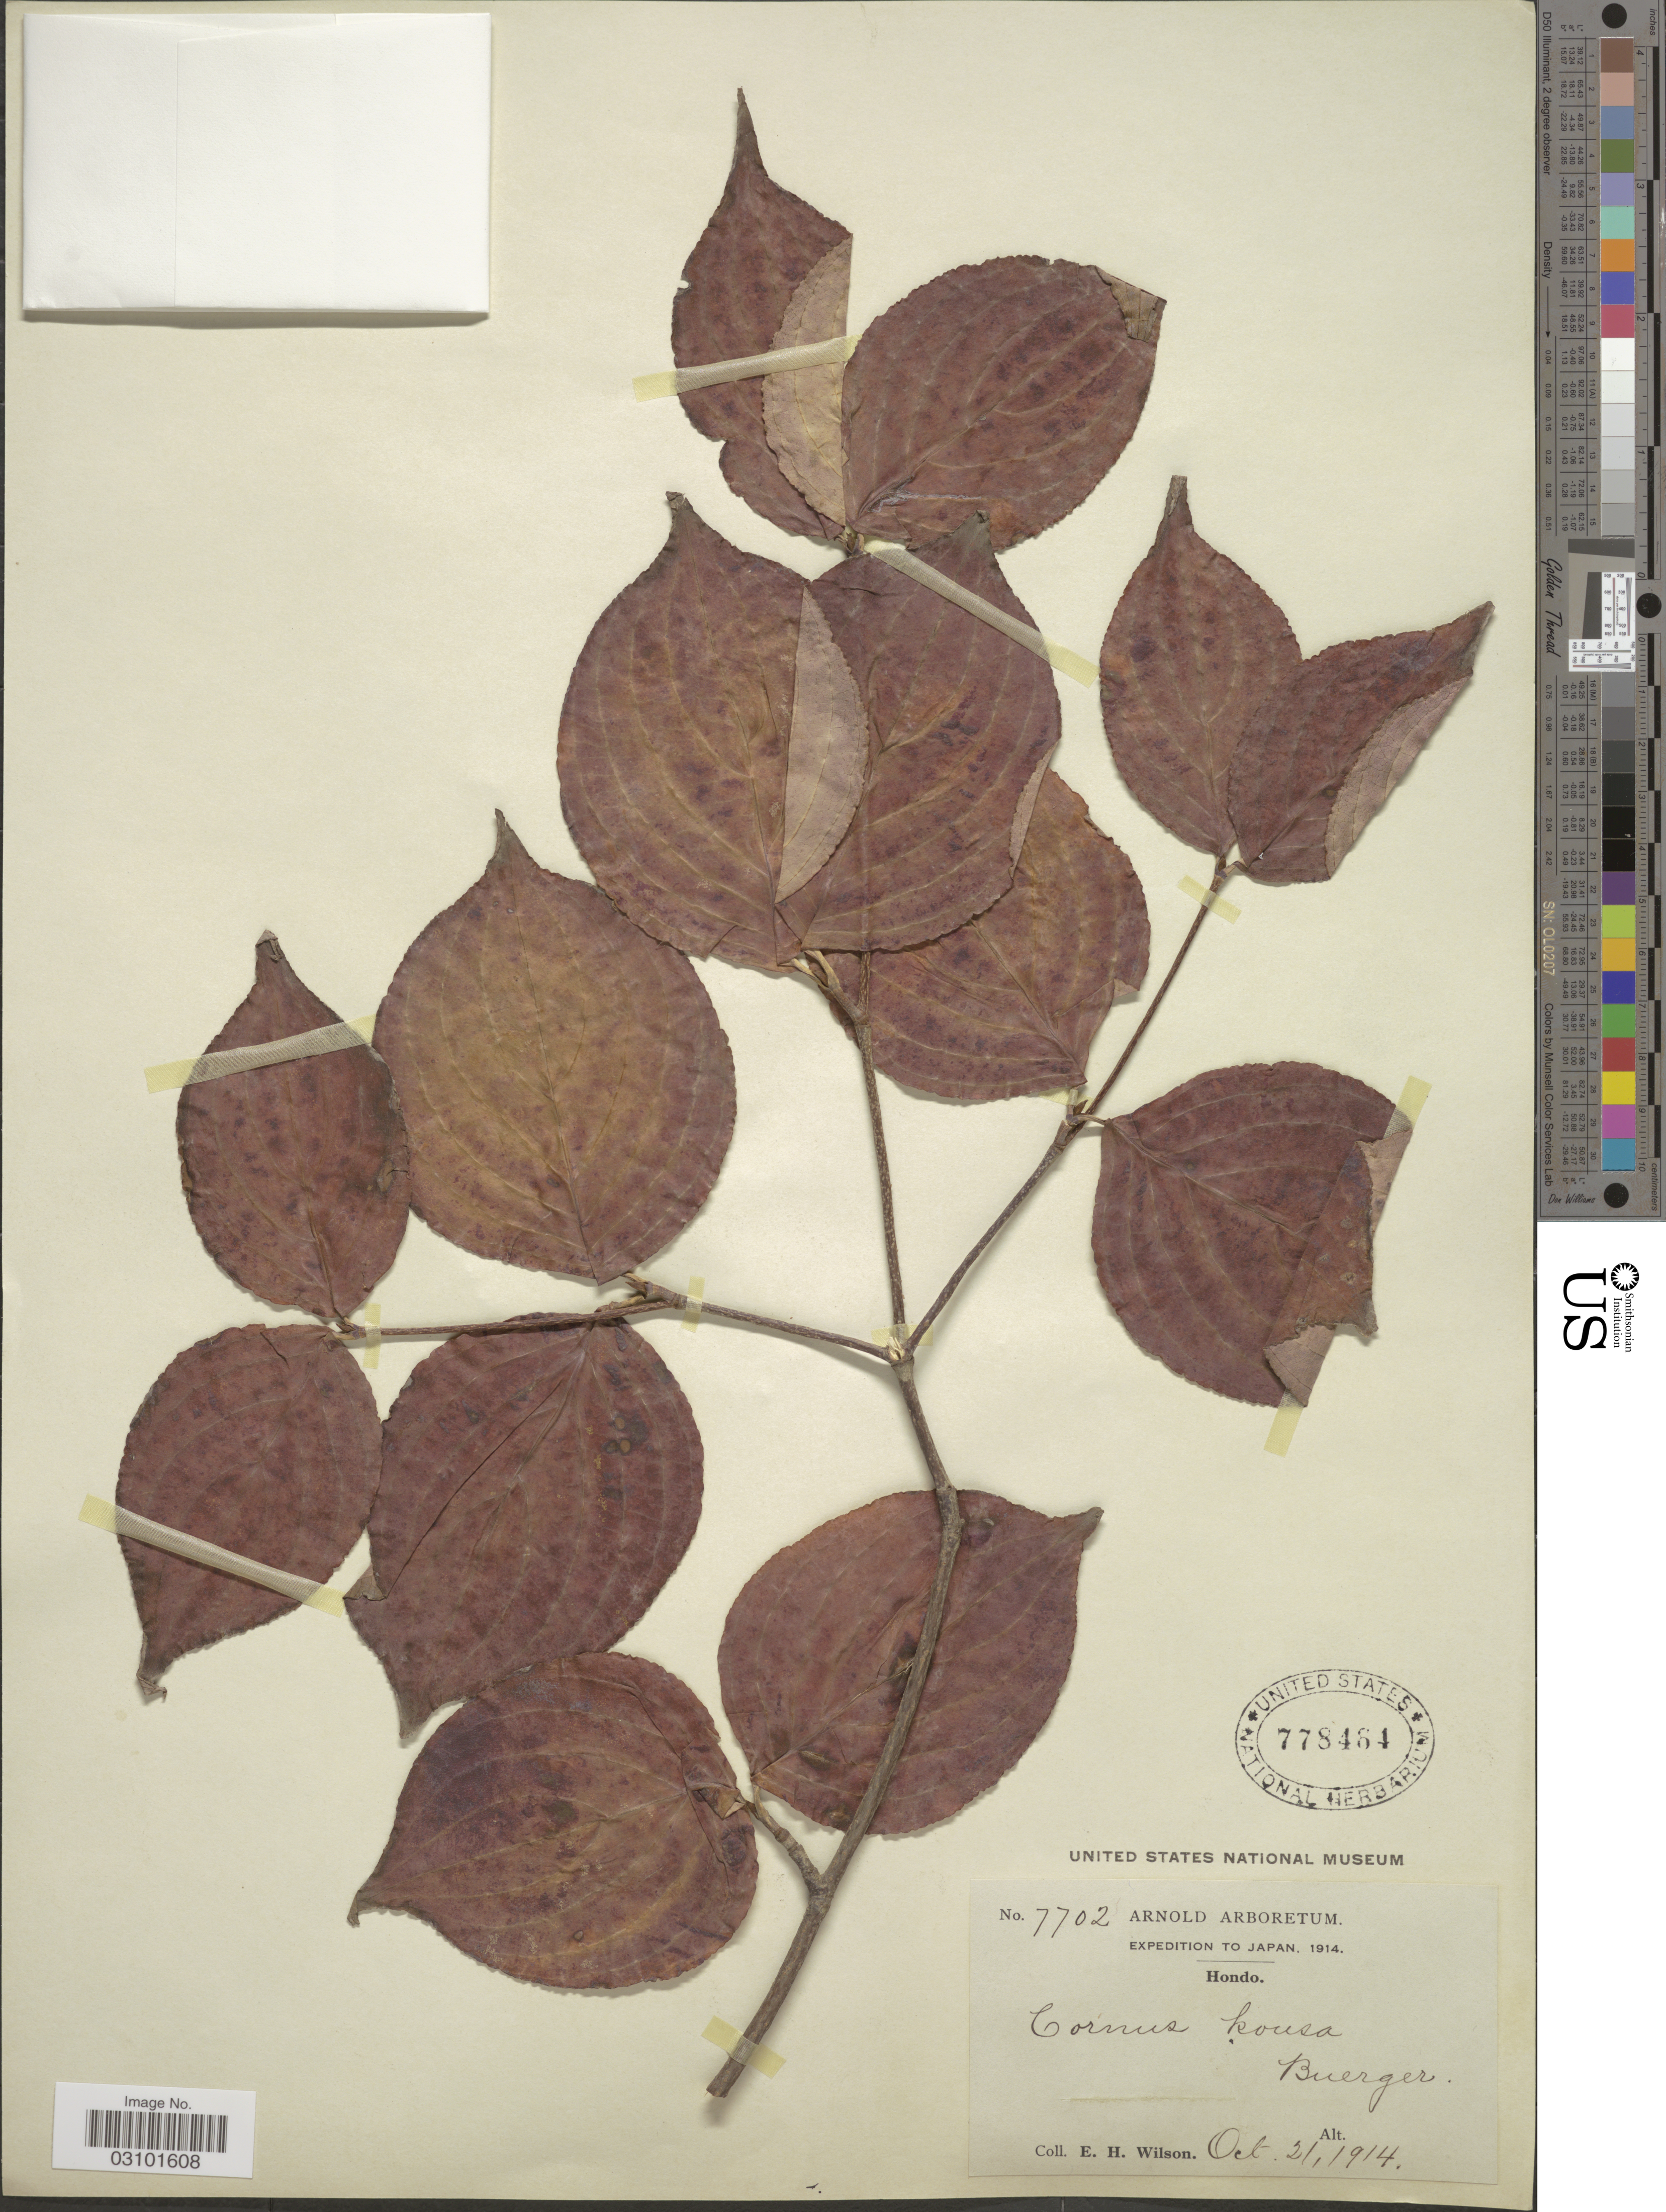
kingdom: Plantae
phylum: Tracheophyta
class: Magnoliopsida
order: Cornales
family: Cornaceae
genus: Cornus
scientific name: Cornus kousa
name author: F. Buerger ex Miq.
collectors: E. Wilson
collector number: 7702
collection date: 1914-10-21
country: Japan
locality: Hondo.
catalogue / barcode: US 778464